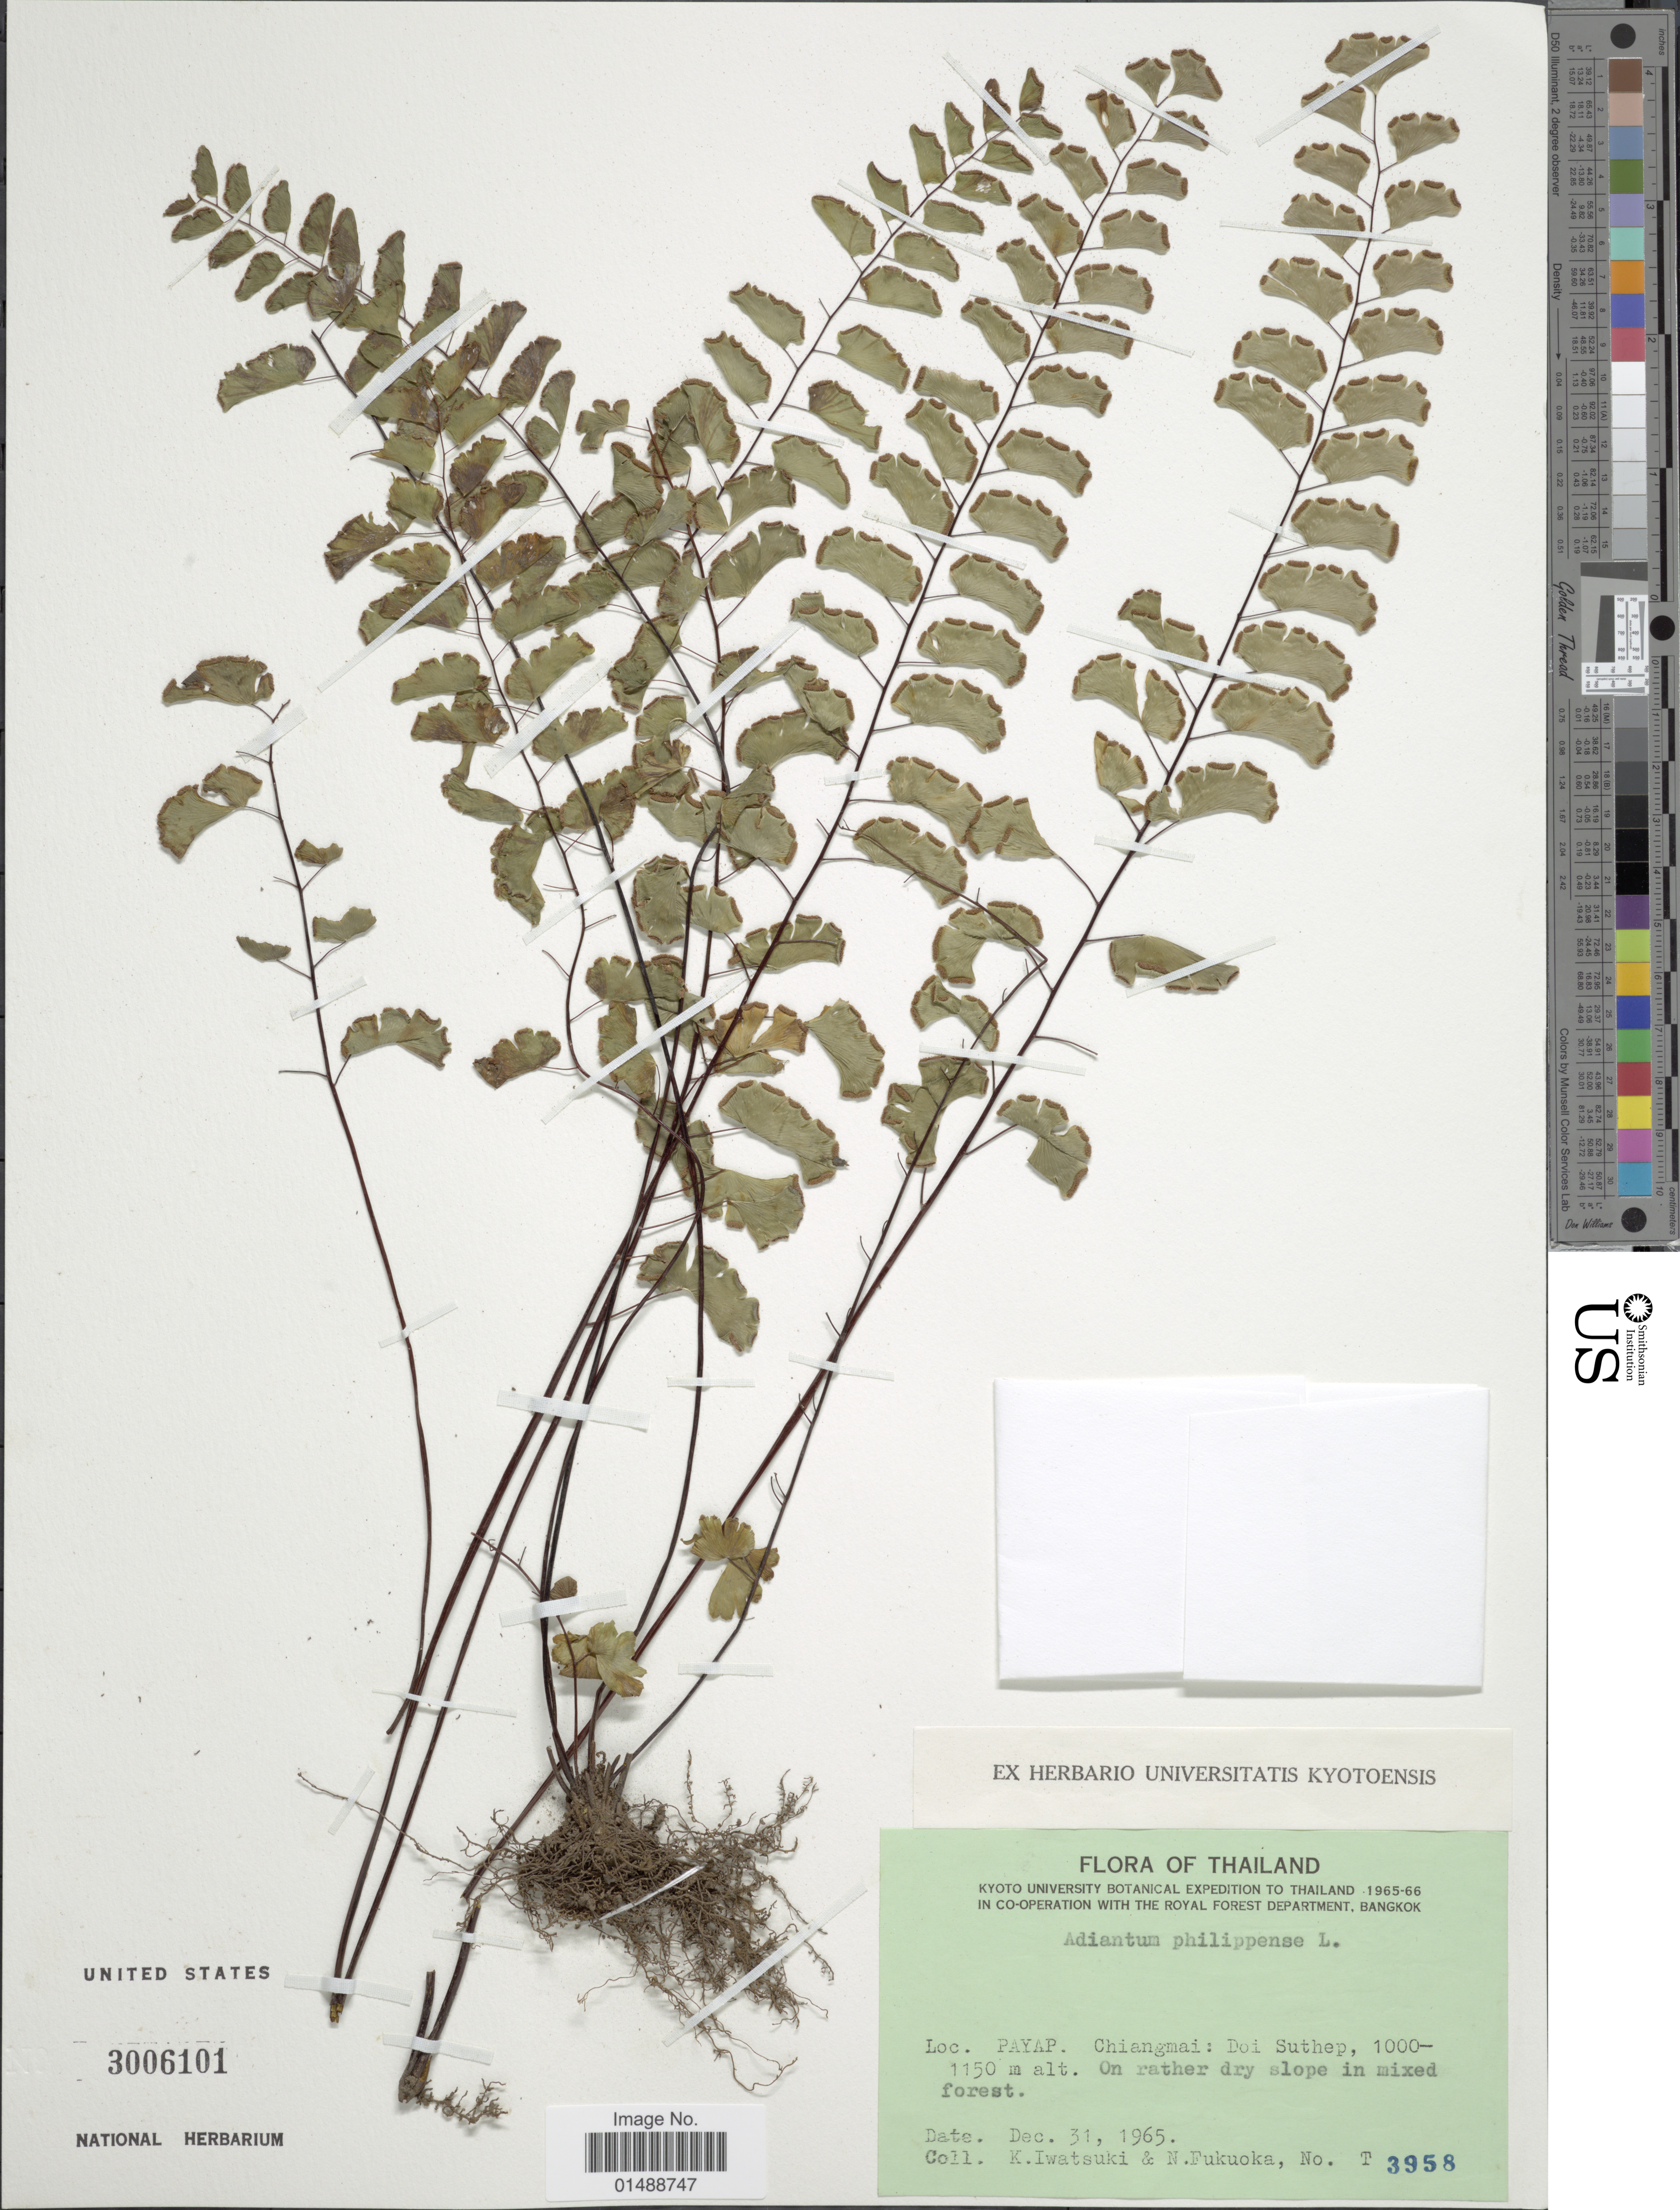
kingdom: Plantae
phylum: Tracheophyta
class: Polypodiopsida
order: Polypodiales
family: Pteridaceae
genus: Adiantum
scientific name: Adiantum philippense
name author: L.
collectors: K. Iwatsuki & N. Fukuoka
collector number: T3958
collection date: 1965-12-31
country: Thailand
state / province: Chiang Mai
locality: Thailand, Payap, Chiangmai, Doi Suthep.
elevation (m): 1000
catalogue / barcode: US 3006101